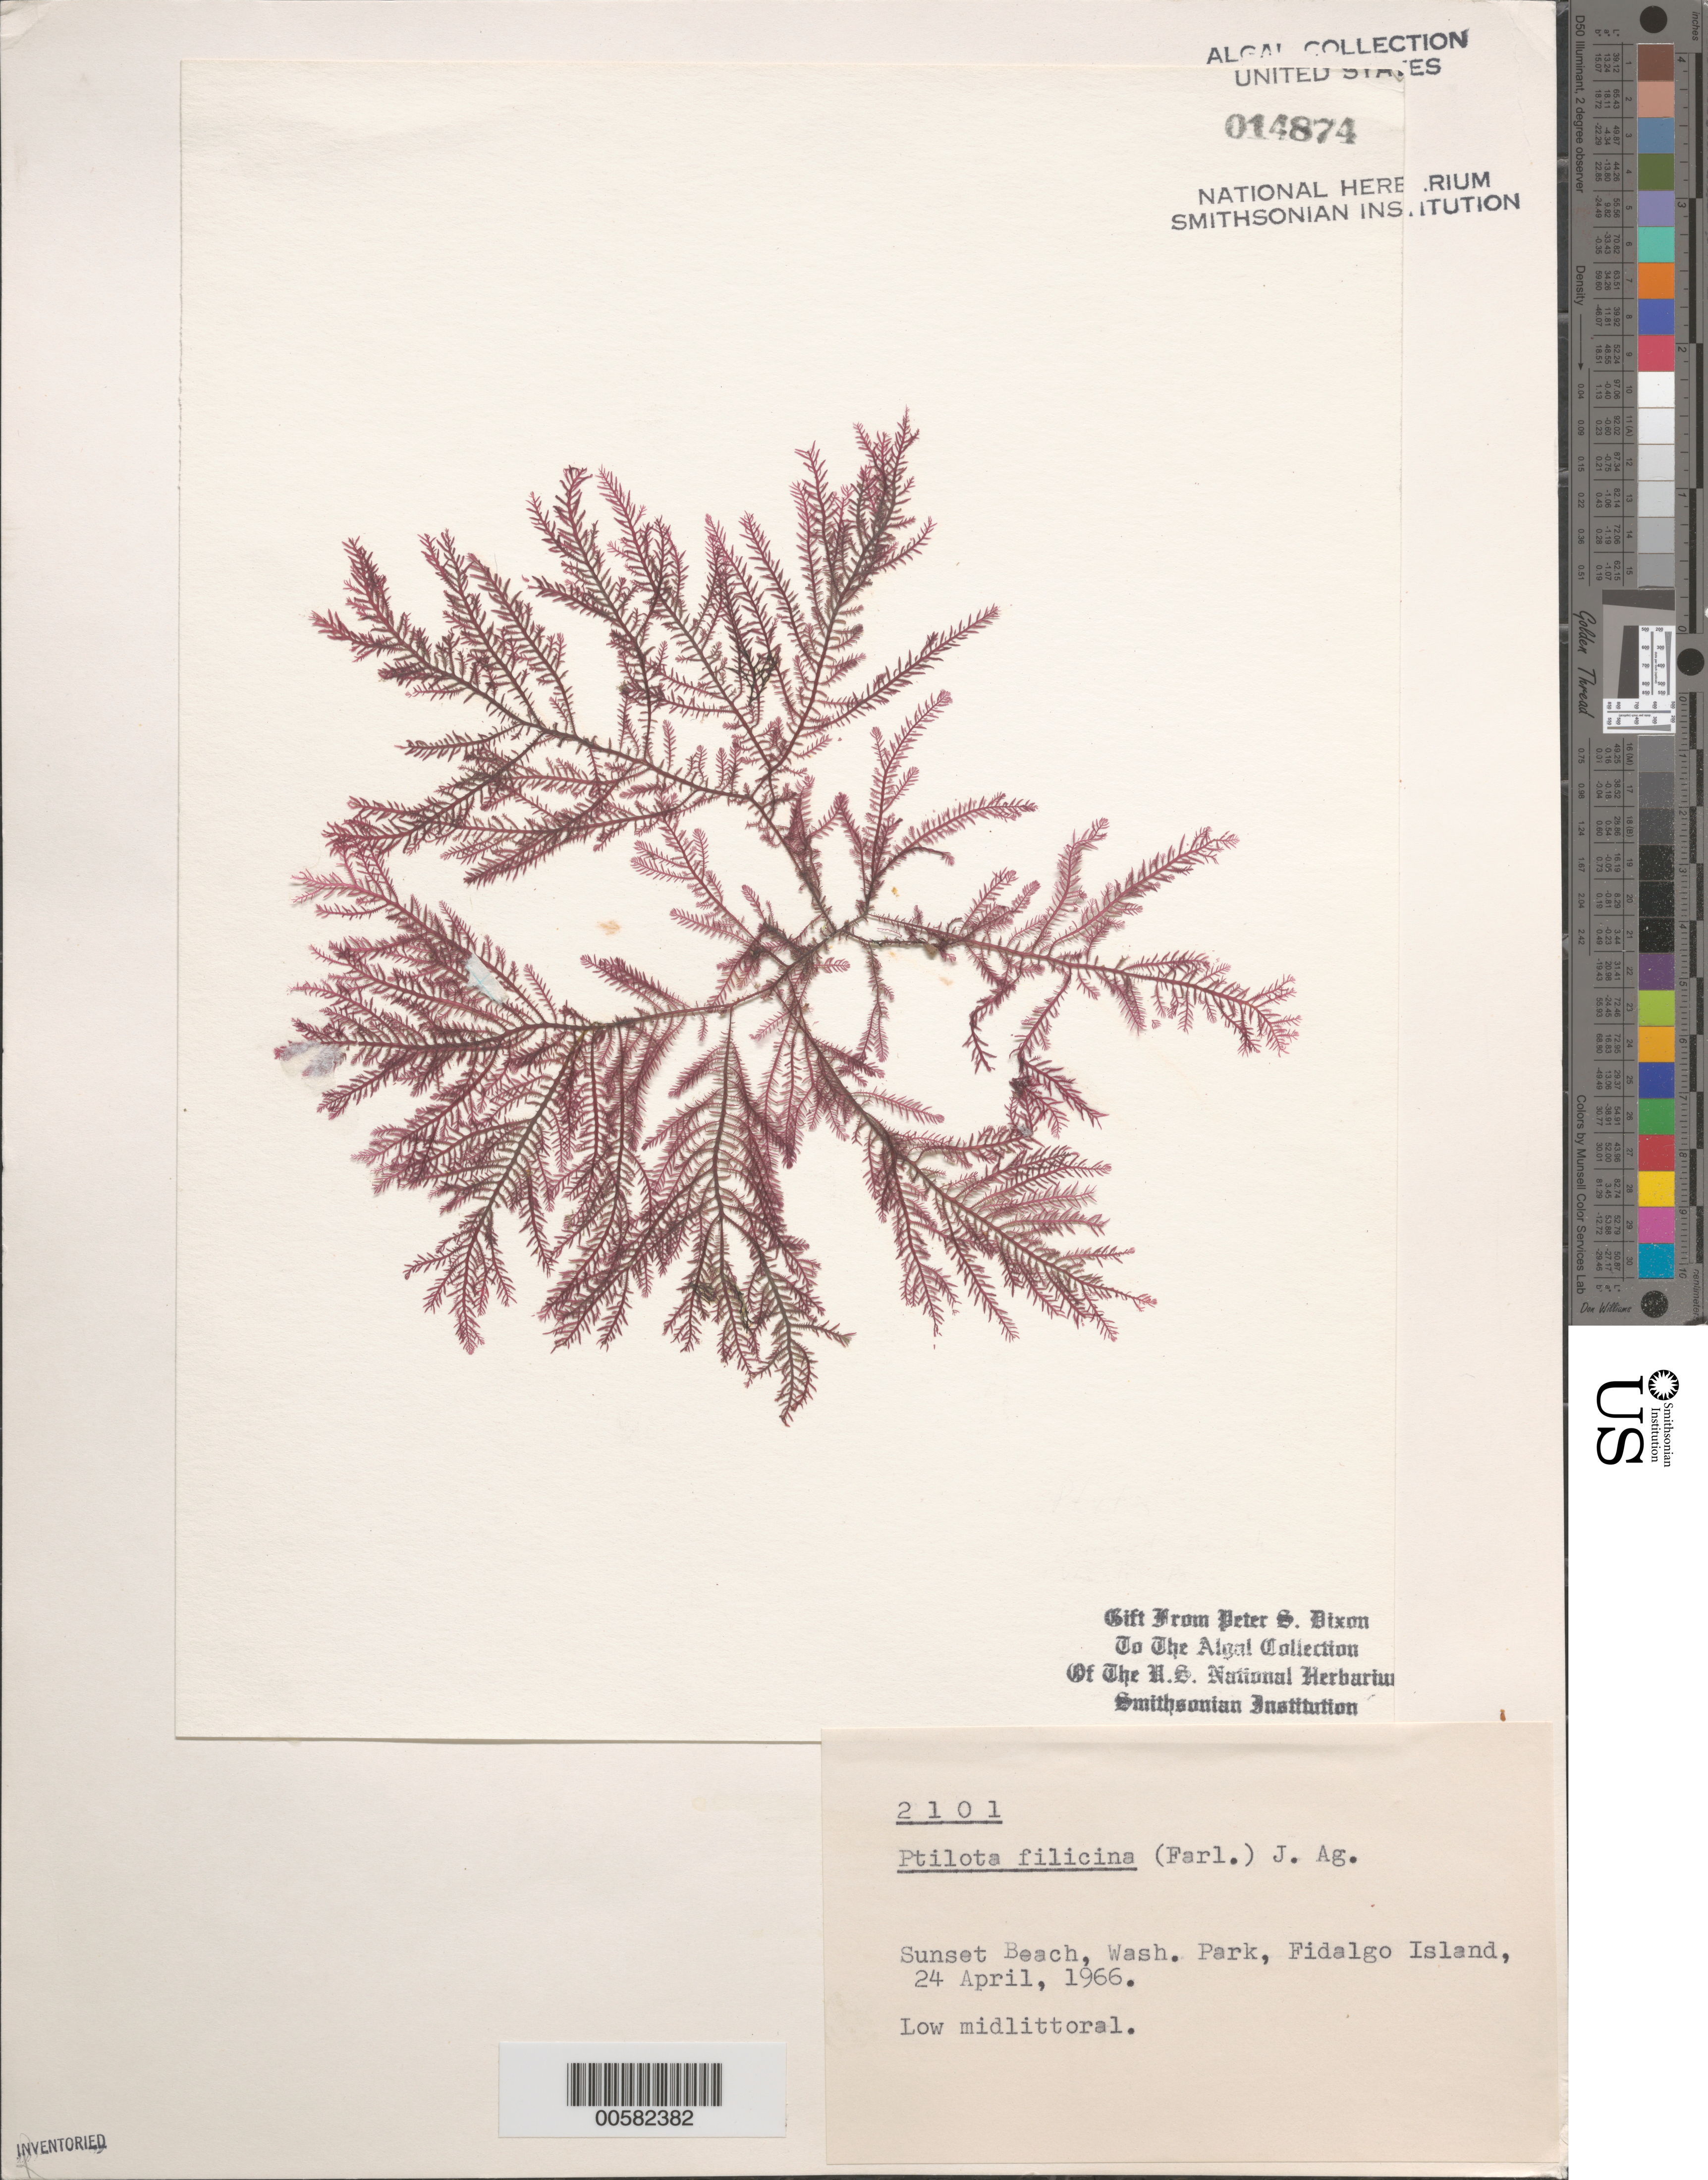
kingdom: Plantae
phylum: Rhodophyta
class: Florideophyceae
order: Ceramiales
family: Wrangeliaceae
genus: Ptilota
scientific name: Ptilota filicina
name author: J. Agardh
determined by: Dixon, P. S.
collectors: P. S. Dixon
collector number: PSD 2101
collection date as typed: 24 Apr 1966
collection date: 1966-04-24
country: United States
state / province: Washington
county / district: Skagit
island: Fidalgo Island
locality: Sunset Beach, Washington Park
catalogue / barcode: US 14874